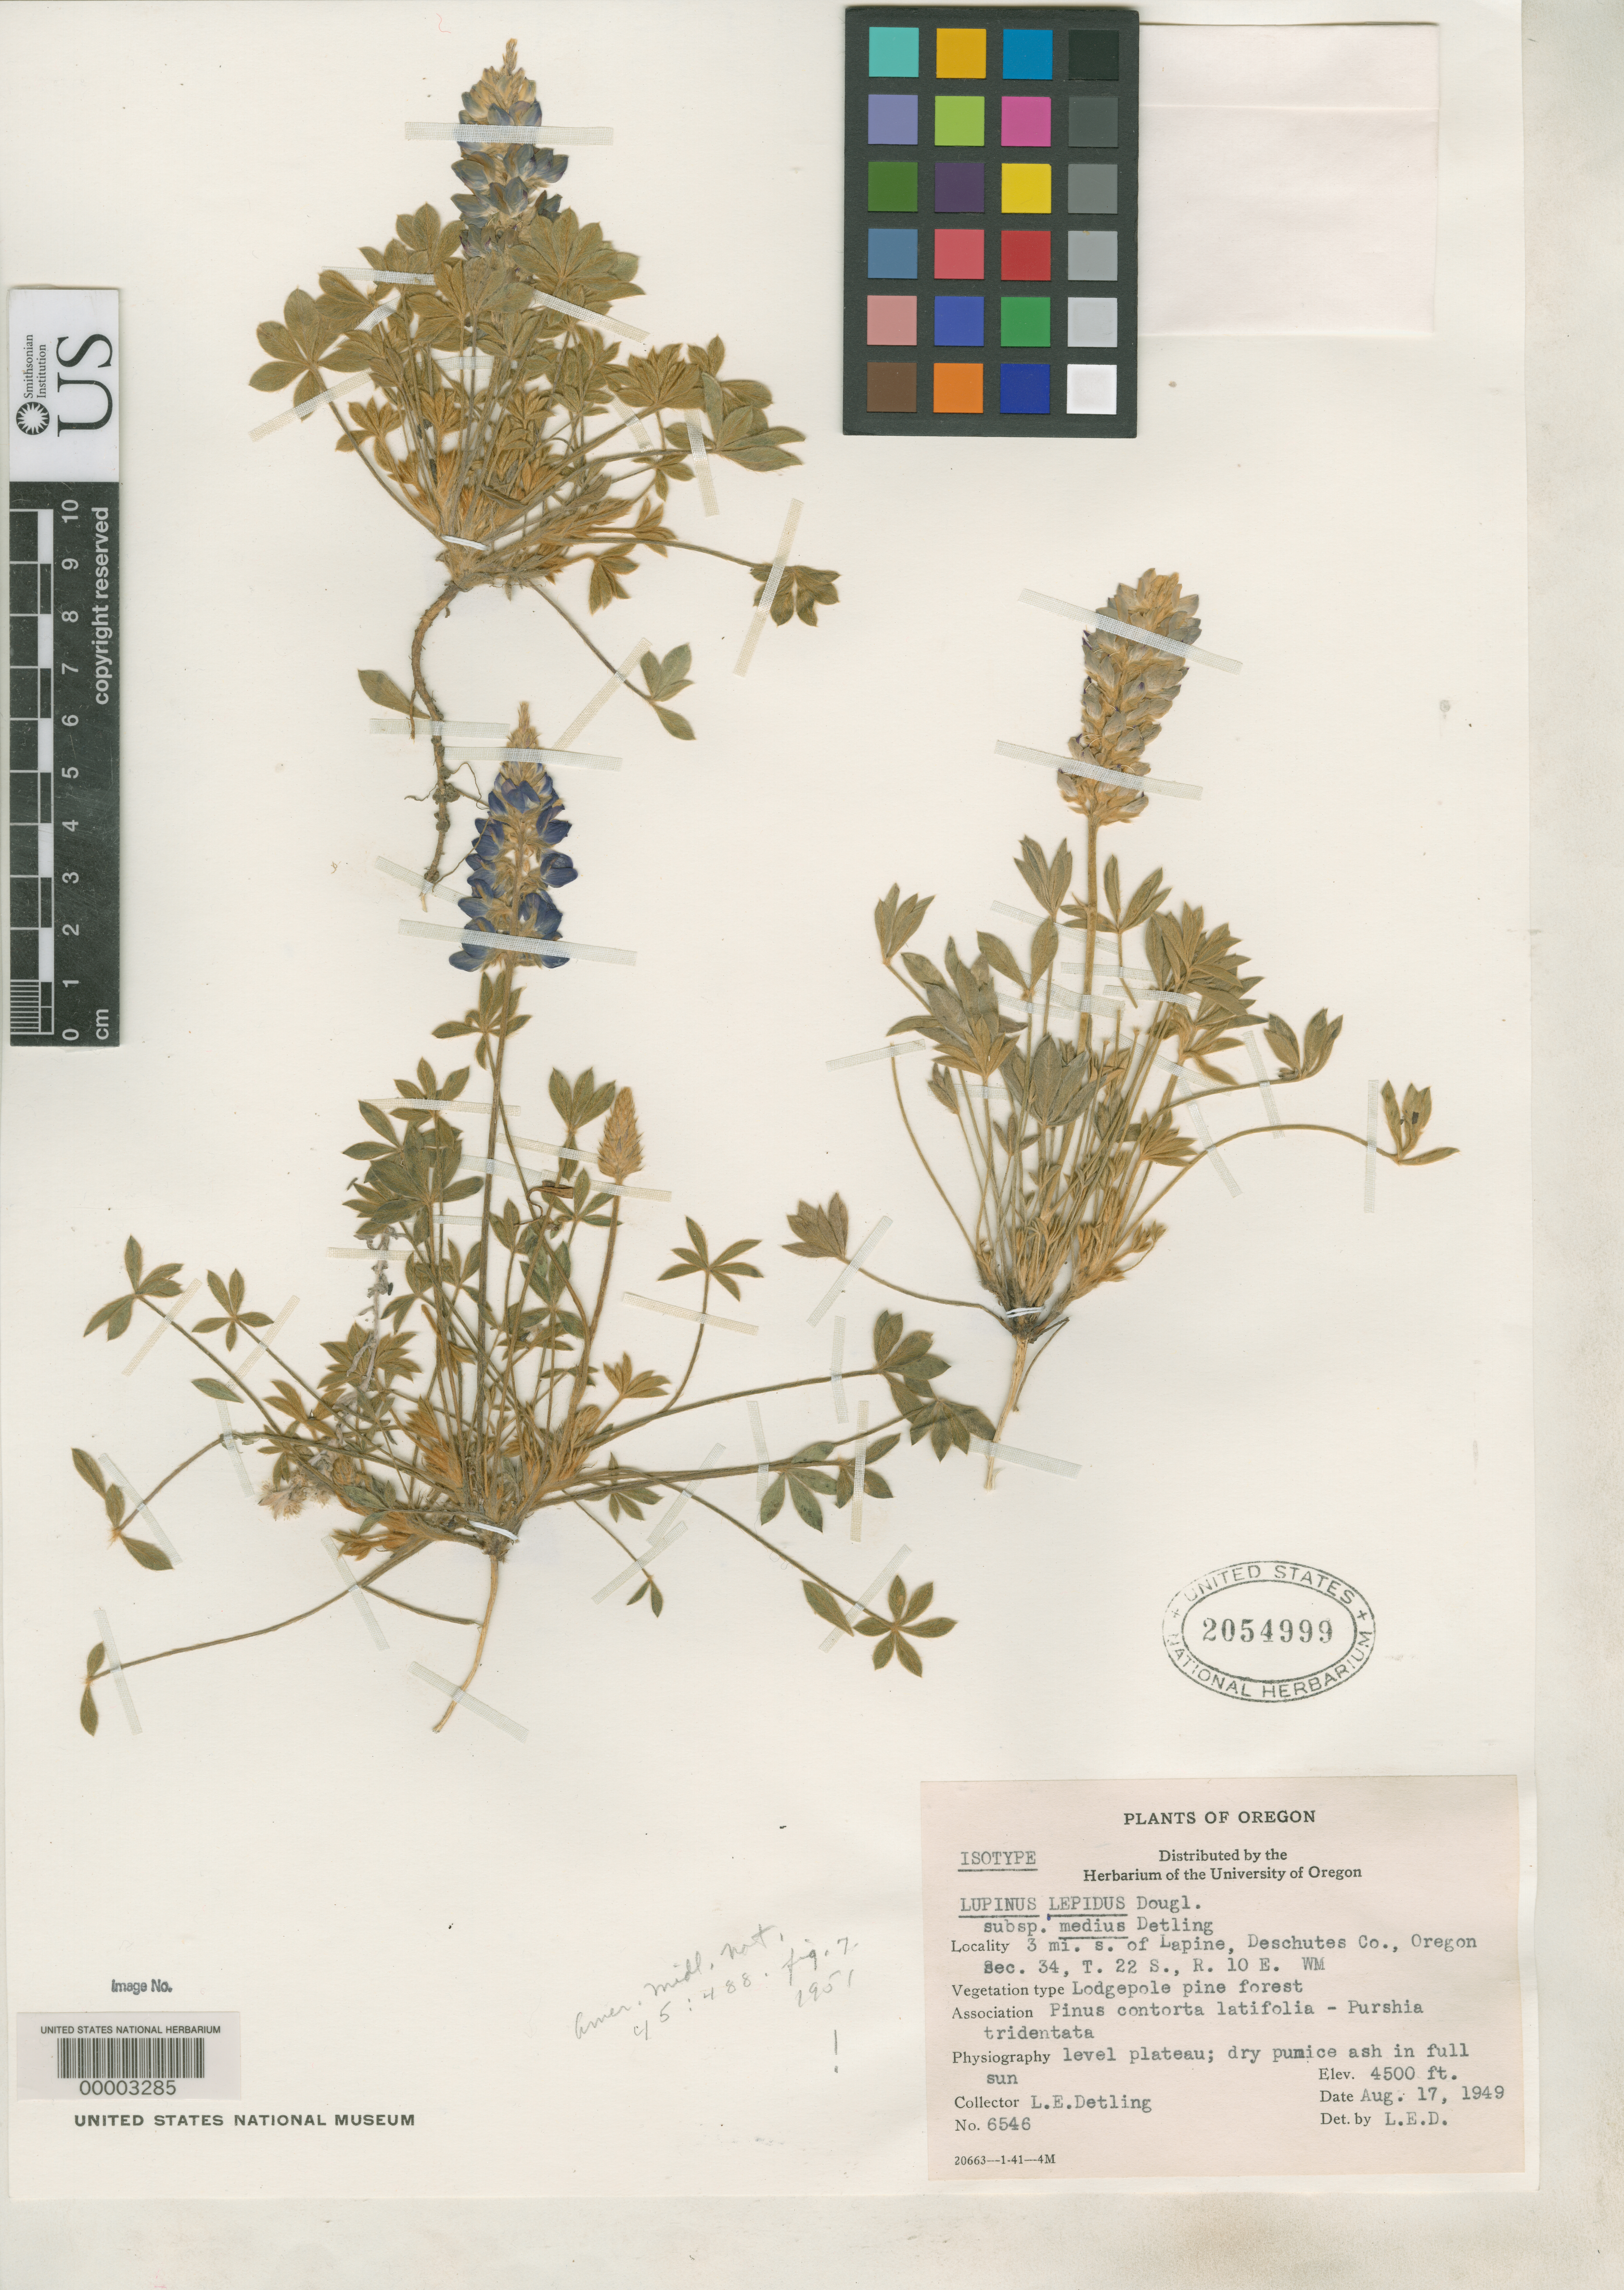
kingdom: Plantae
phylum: Tracheophyta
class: Magnoliopsida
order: Fabales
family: Fabaceae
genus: Lupinus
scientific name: Lupinus lepidus subsp. medius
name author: Detling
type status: Isotype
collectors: L. E. Detling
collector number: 6546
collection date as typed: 17 Aug 1949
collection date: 1949-08-17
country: United States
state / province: Oregon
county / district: Deschutes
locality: Lapine.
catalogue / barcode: US 2054999